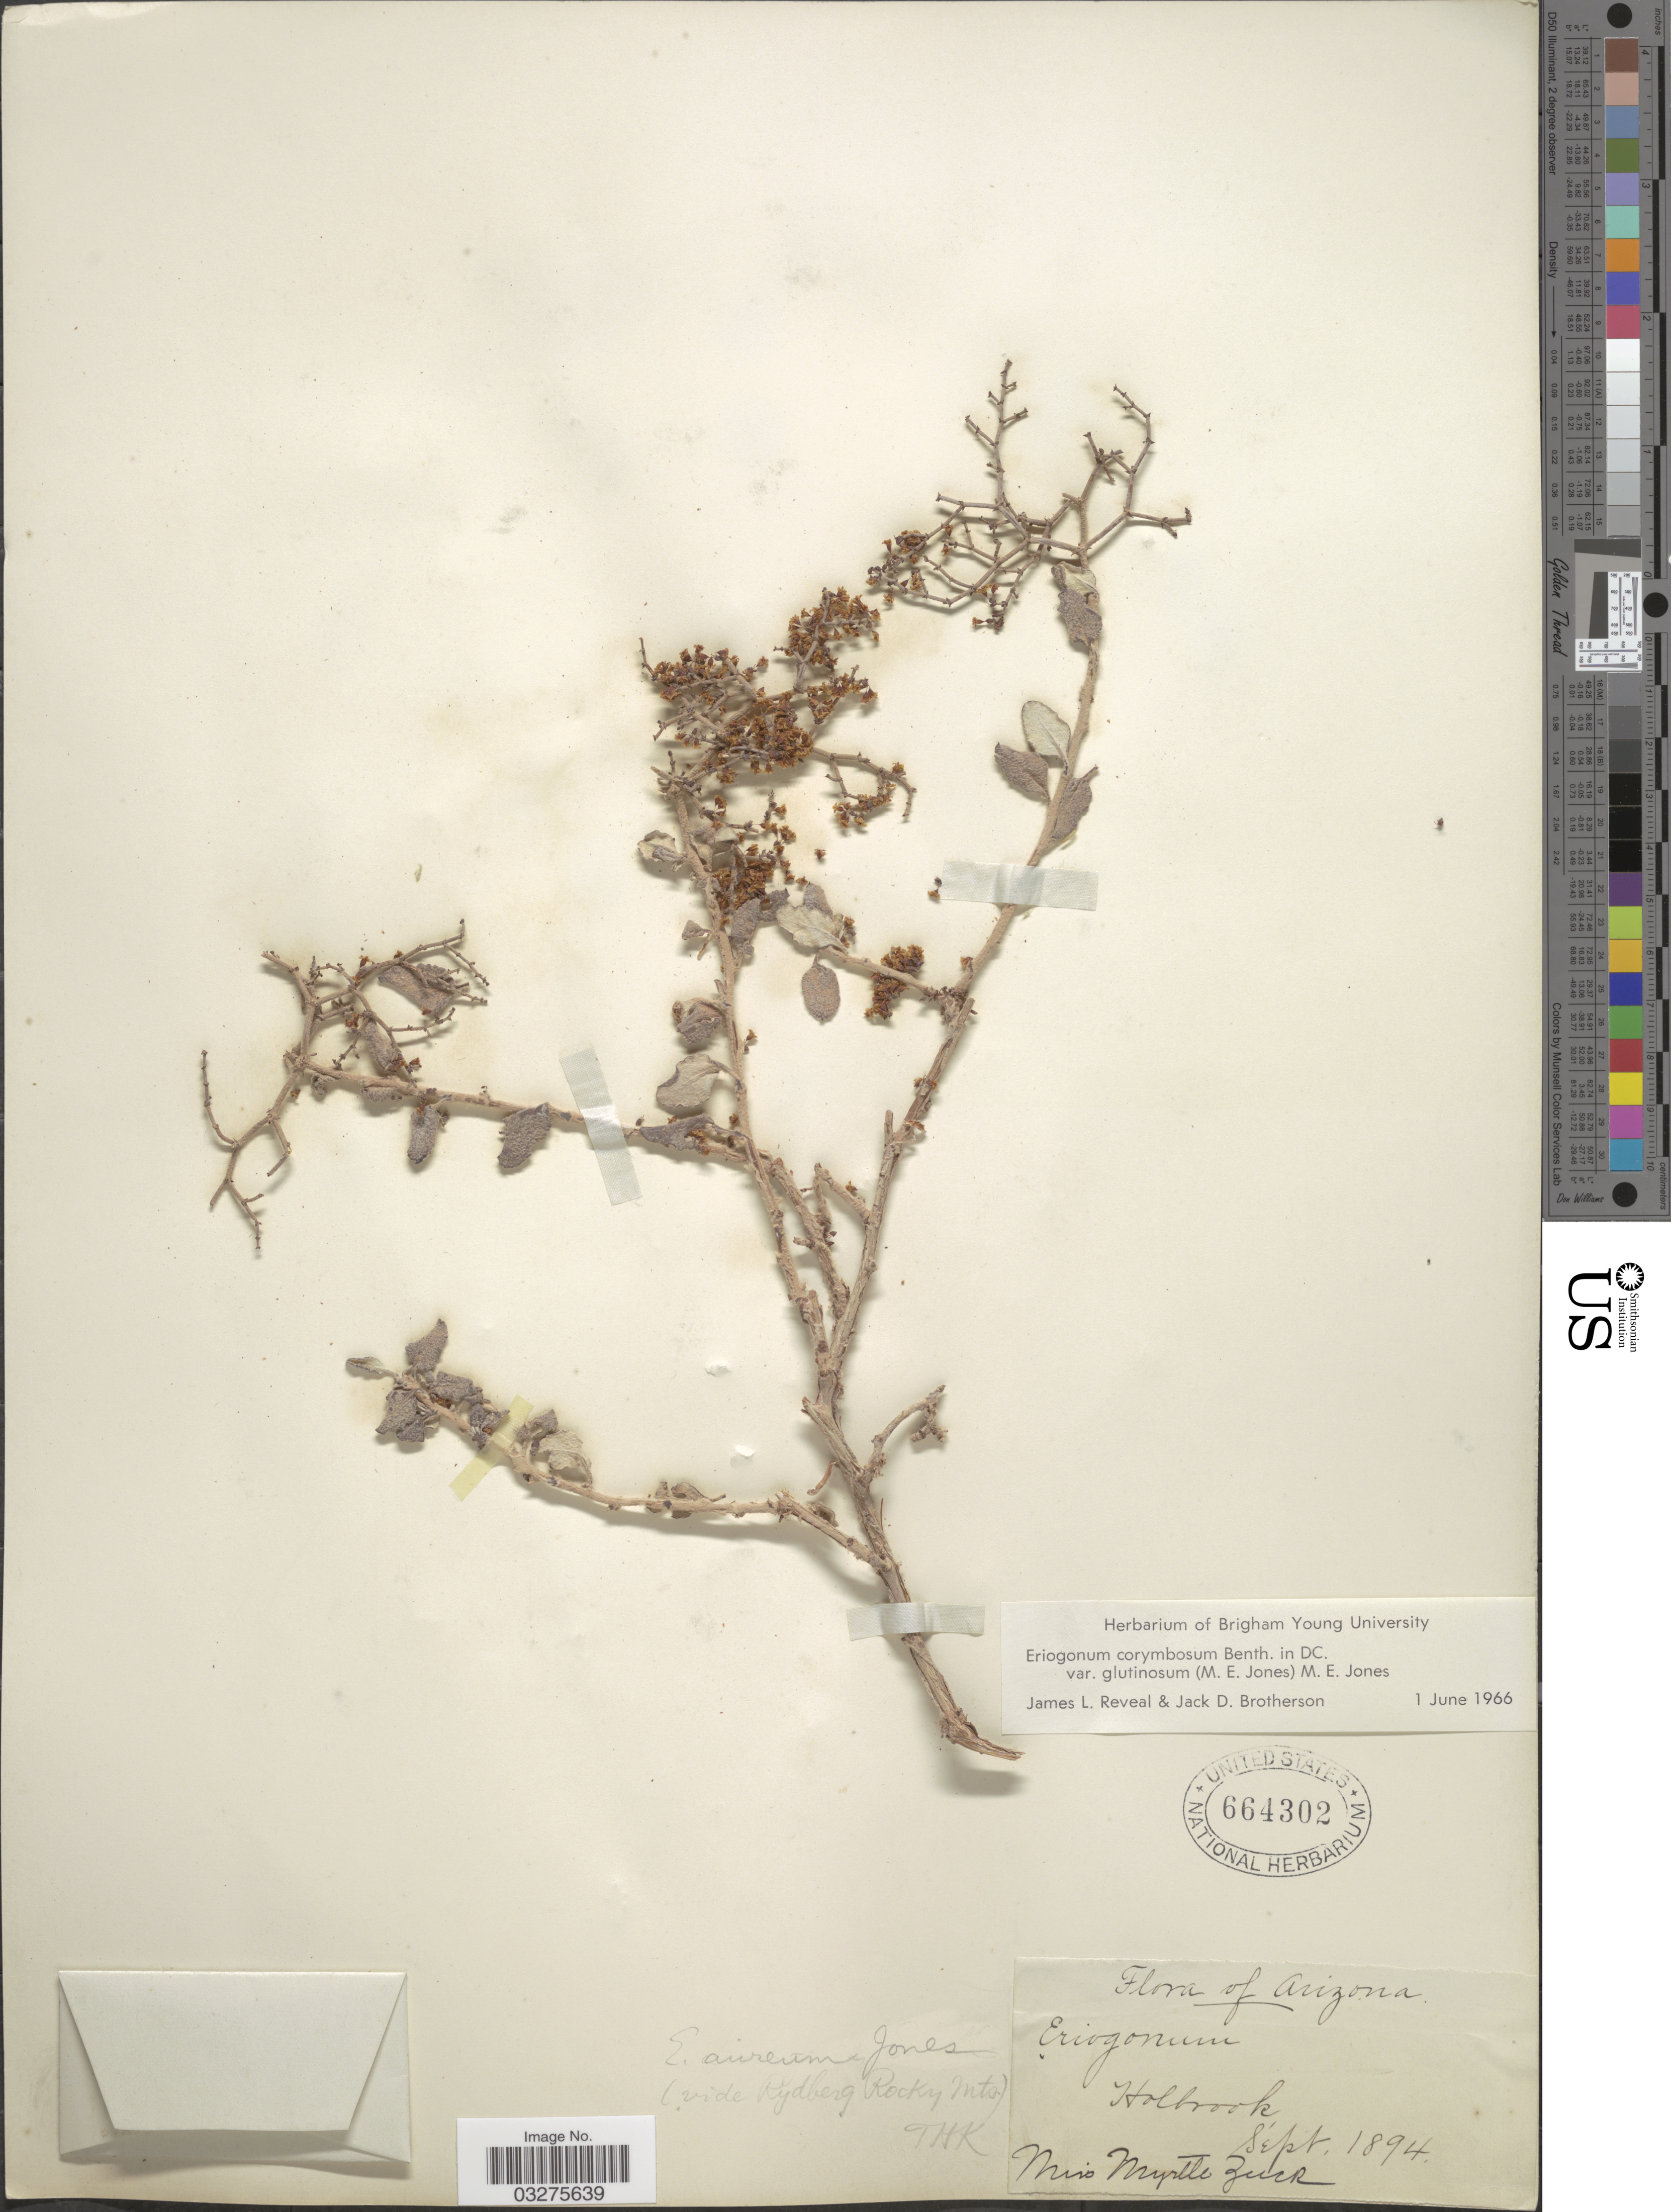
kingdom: Plantae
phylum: Tracheophyta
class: Magnoliopsida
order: Caryophyllales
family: Polygonaceae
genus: Eriogonum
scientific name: Eriogonum corymbosum var. glutinosum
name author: (M.E. Jones) M.E. Jones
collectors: M. Zuck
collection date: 1894-09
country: United States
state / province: Arizona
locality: Holbrook.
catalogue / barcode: US 664302